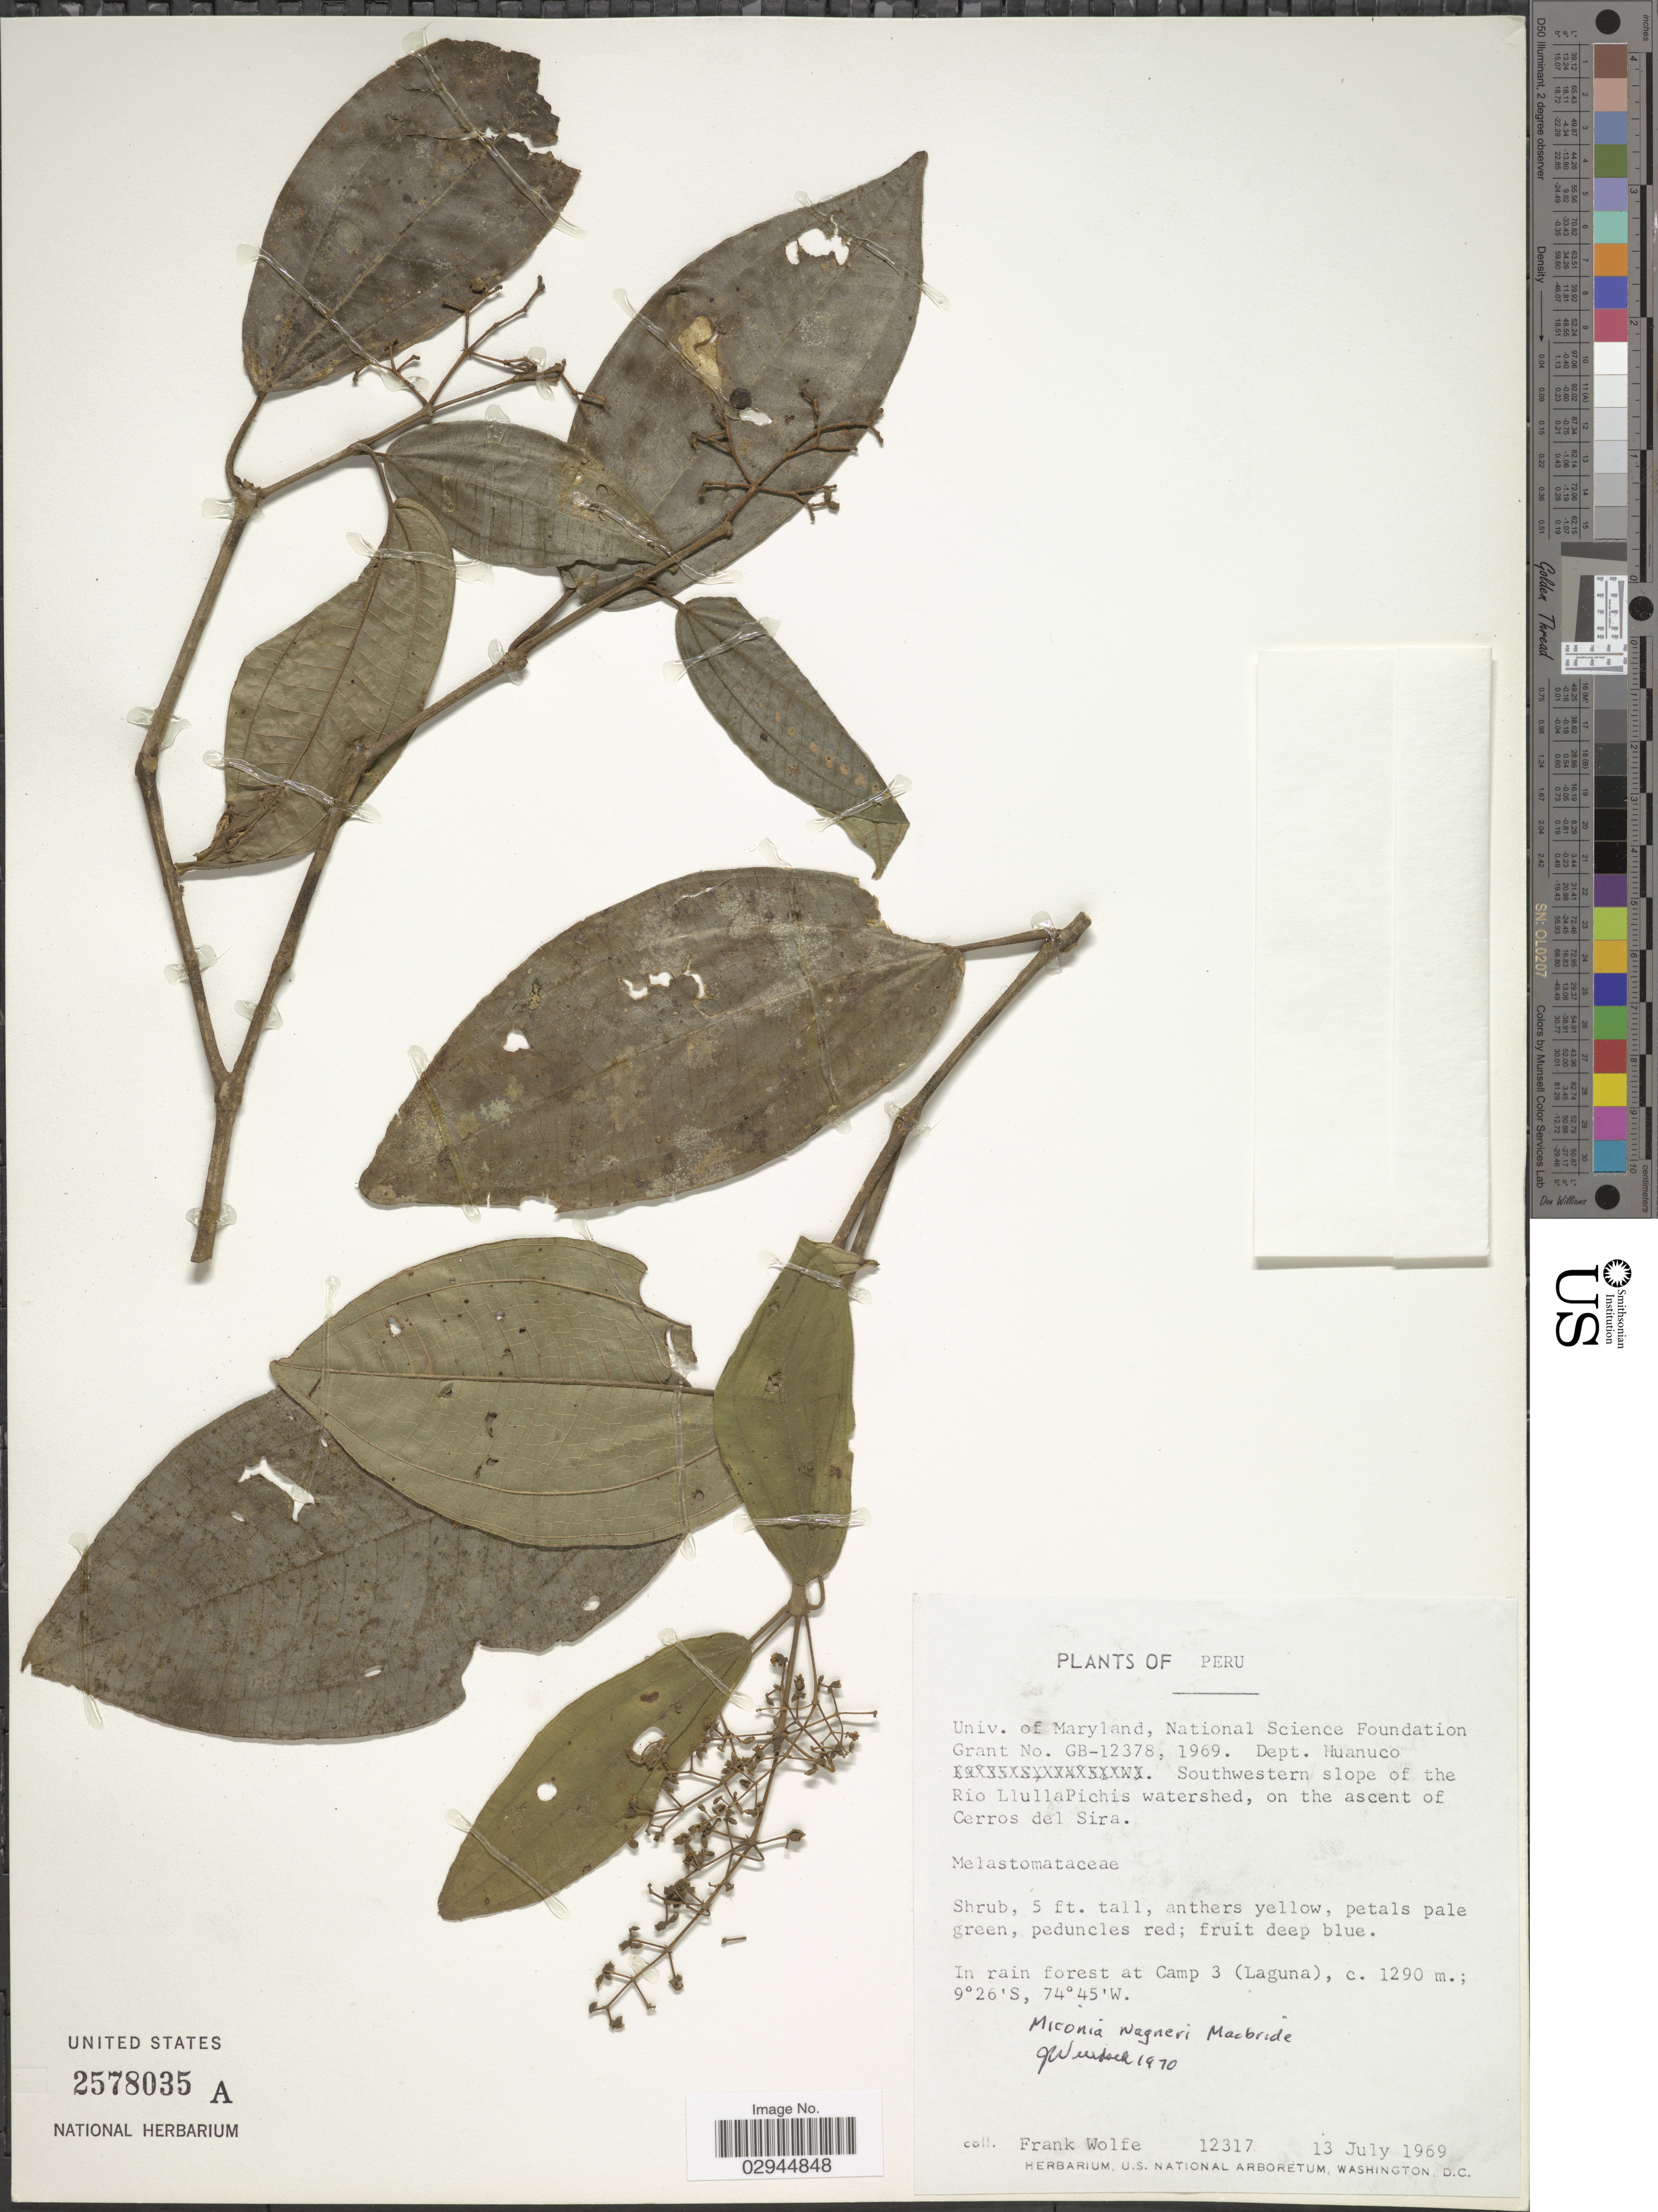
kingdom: Plantae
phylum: Tracheophyta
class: Magnoliopsida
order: Myrtales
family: Melastomataceae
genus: Miconia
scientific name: Miconia wagneri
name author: J.F. Macbr.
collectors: F. Wolfe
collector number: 12317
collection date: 1969-07-13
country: Peru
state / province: Huánuco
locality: Dept. Huanuco. Southwestern slope of the Rio LlullaPichis watershed, on the ascent of Cerros del Sira. At Camp 3 (Laguna).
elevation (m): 1290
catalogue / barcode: US 2578035A